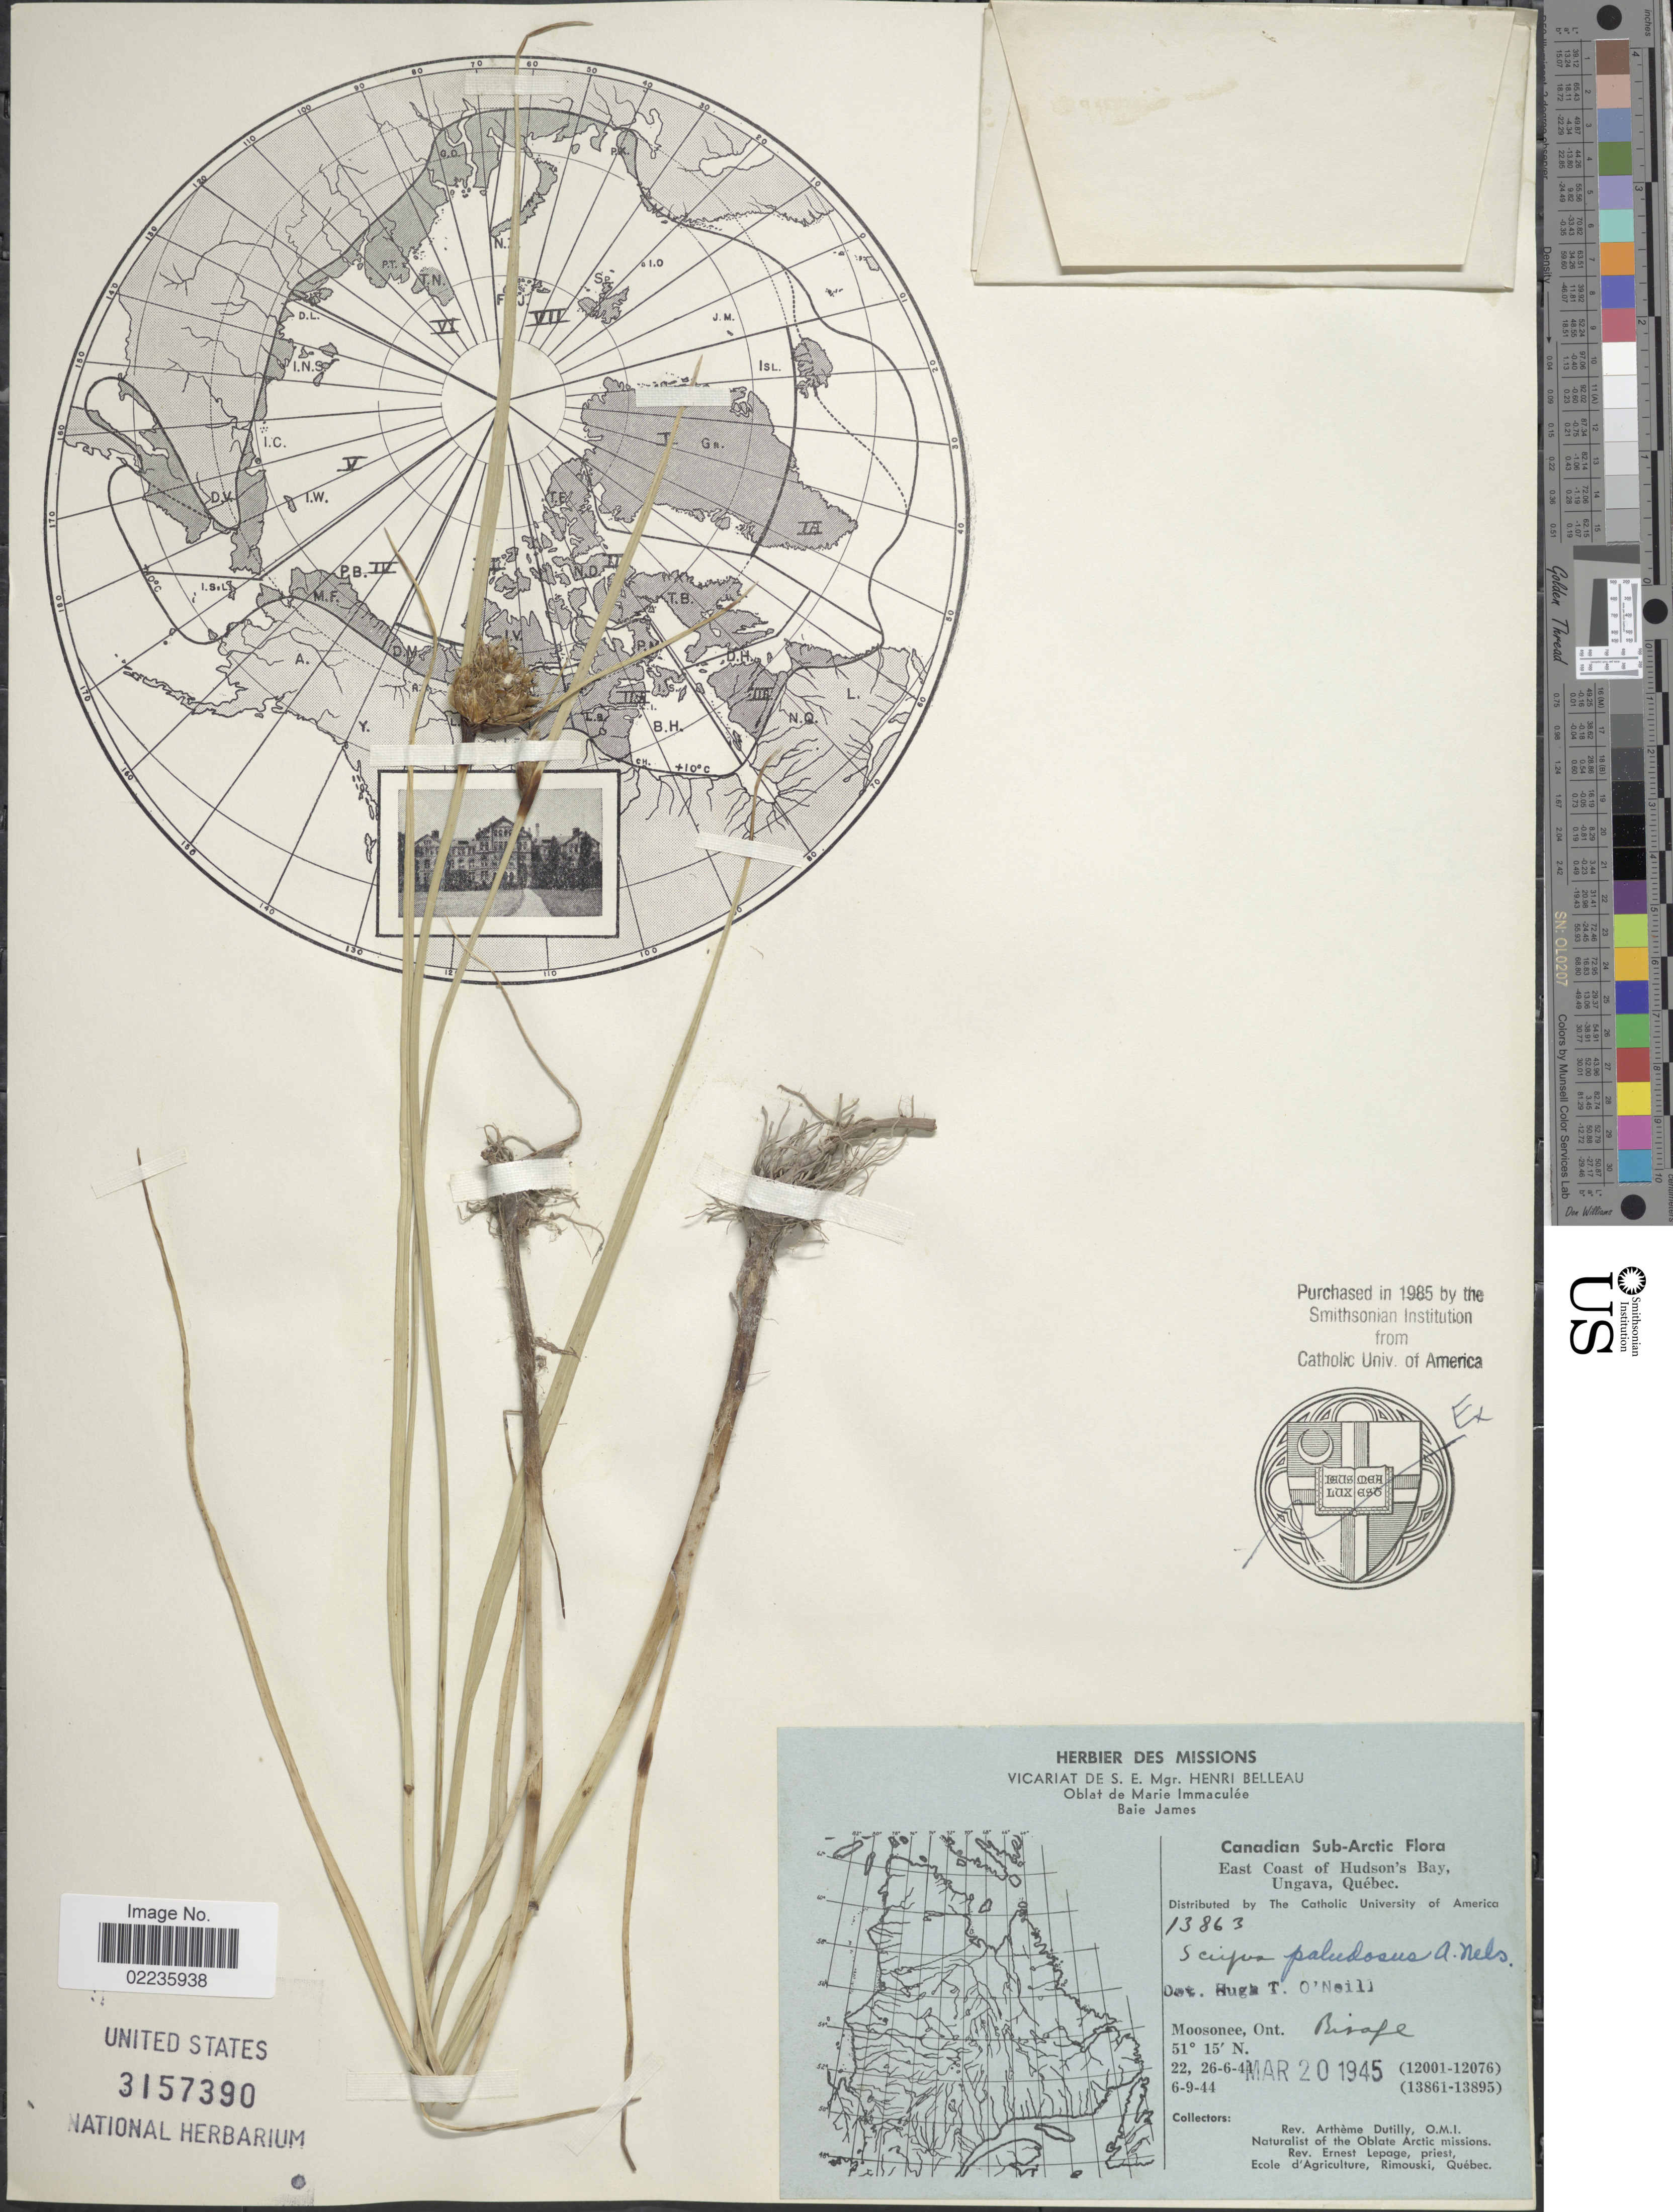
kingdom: Plantae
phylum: Tracheophyta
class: Liliopsida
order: Poales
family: Cyperaceae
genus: Bolboschoenus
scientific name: Bolboschoenus maritimus subsp. paludosus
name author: (A. Nelson) T. Koyama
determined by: Strong, M. T., (US), Smithsonian Institution - National Museum of Natural History (UNITED STATES)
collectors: A. Dutilly & E. Lepage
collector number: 13863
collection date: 1945-03-20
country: Canada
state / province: Ontario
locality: Canadian Sub-Arctic. East Coast of Hudson's Bay, Ungava. Monsonee, Ont.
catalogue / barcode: US 3157390